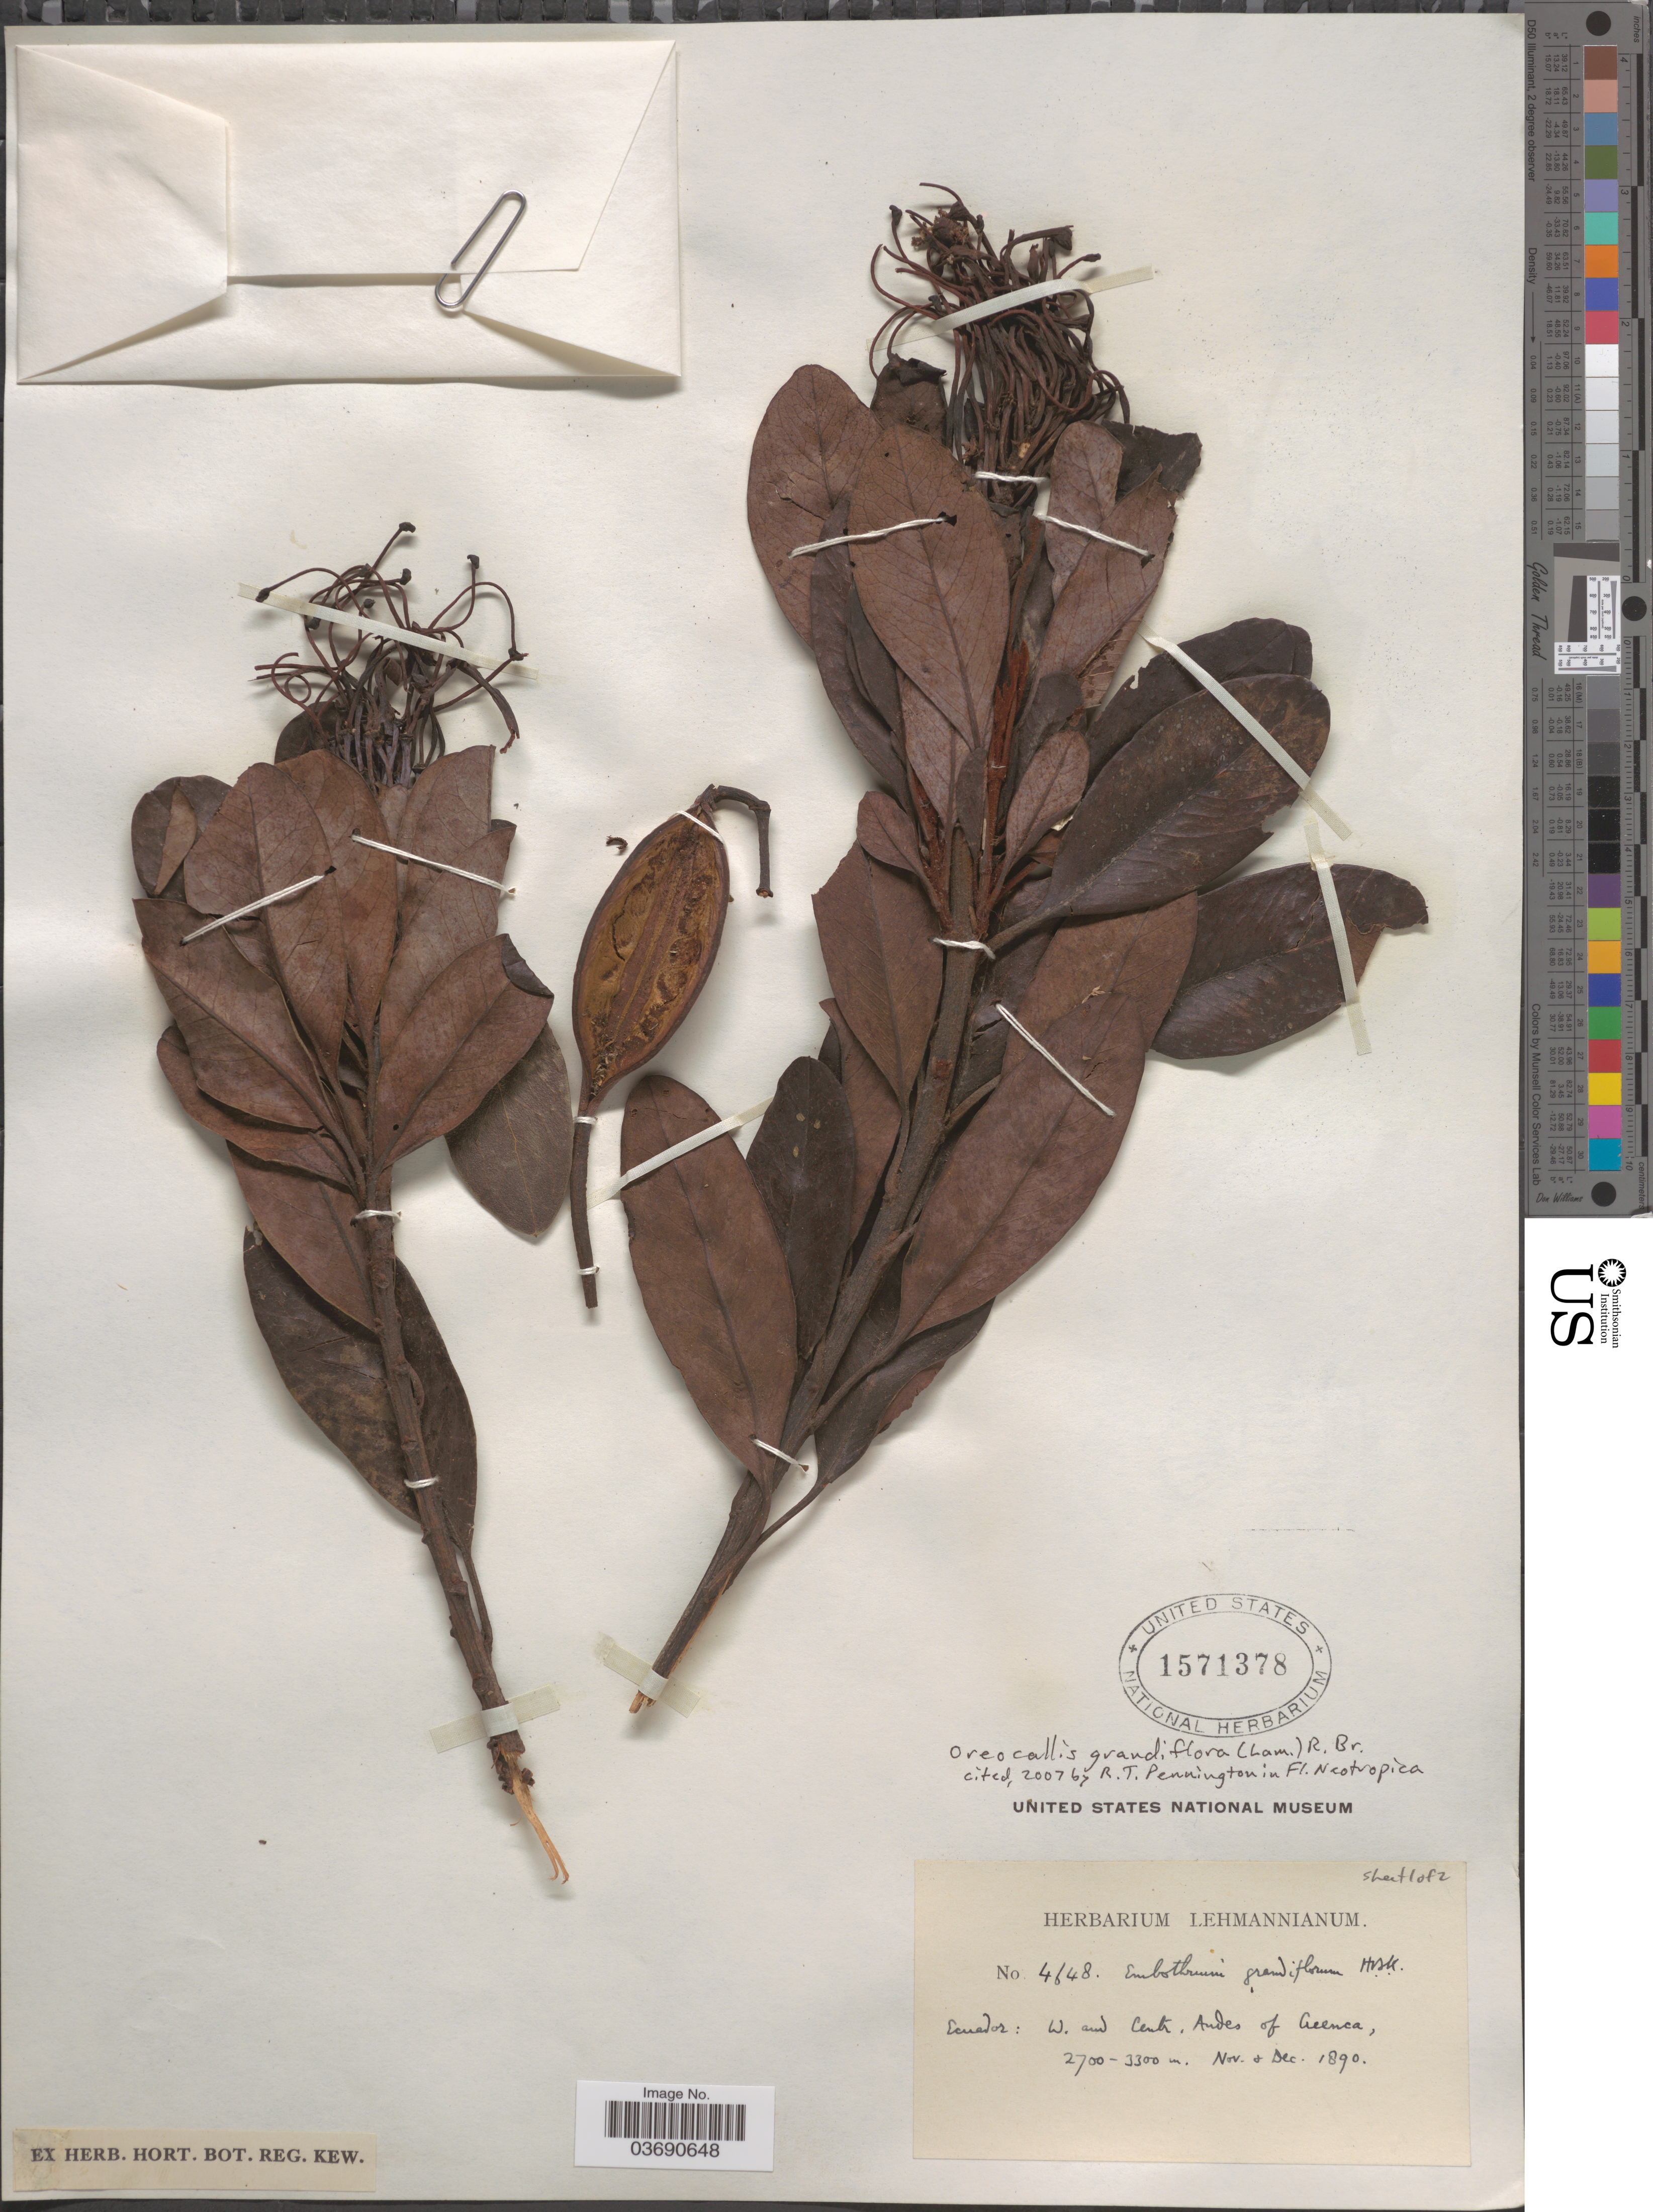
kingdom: Plantae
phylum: Tracheophyta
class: Magnoliopsida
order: Proteales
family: Proteaceae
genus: Oreocallis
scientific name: Oreocallis grandiflora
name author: (Lam.) R. Br.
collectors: ex herb. Lehmannianum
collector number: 4648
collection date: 1890-11/1890-12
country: Ecuador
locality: W. and Centr. Andes of Cuenca.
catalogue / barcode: US 1571378